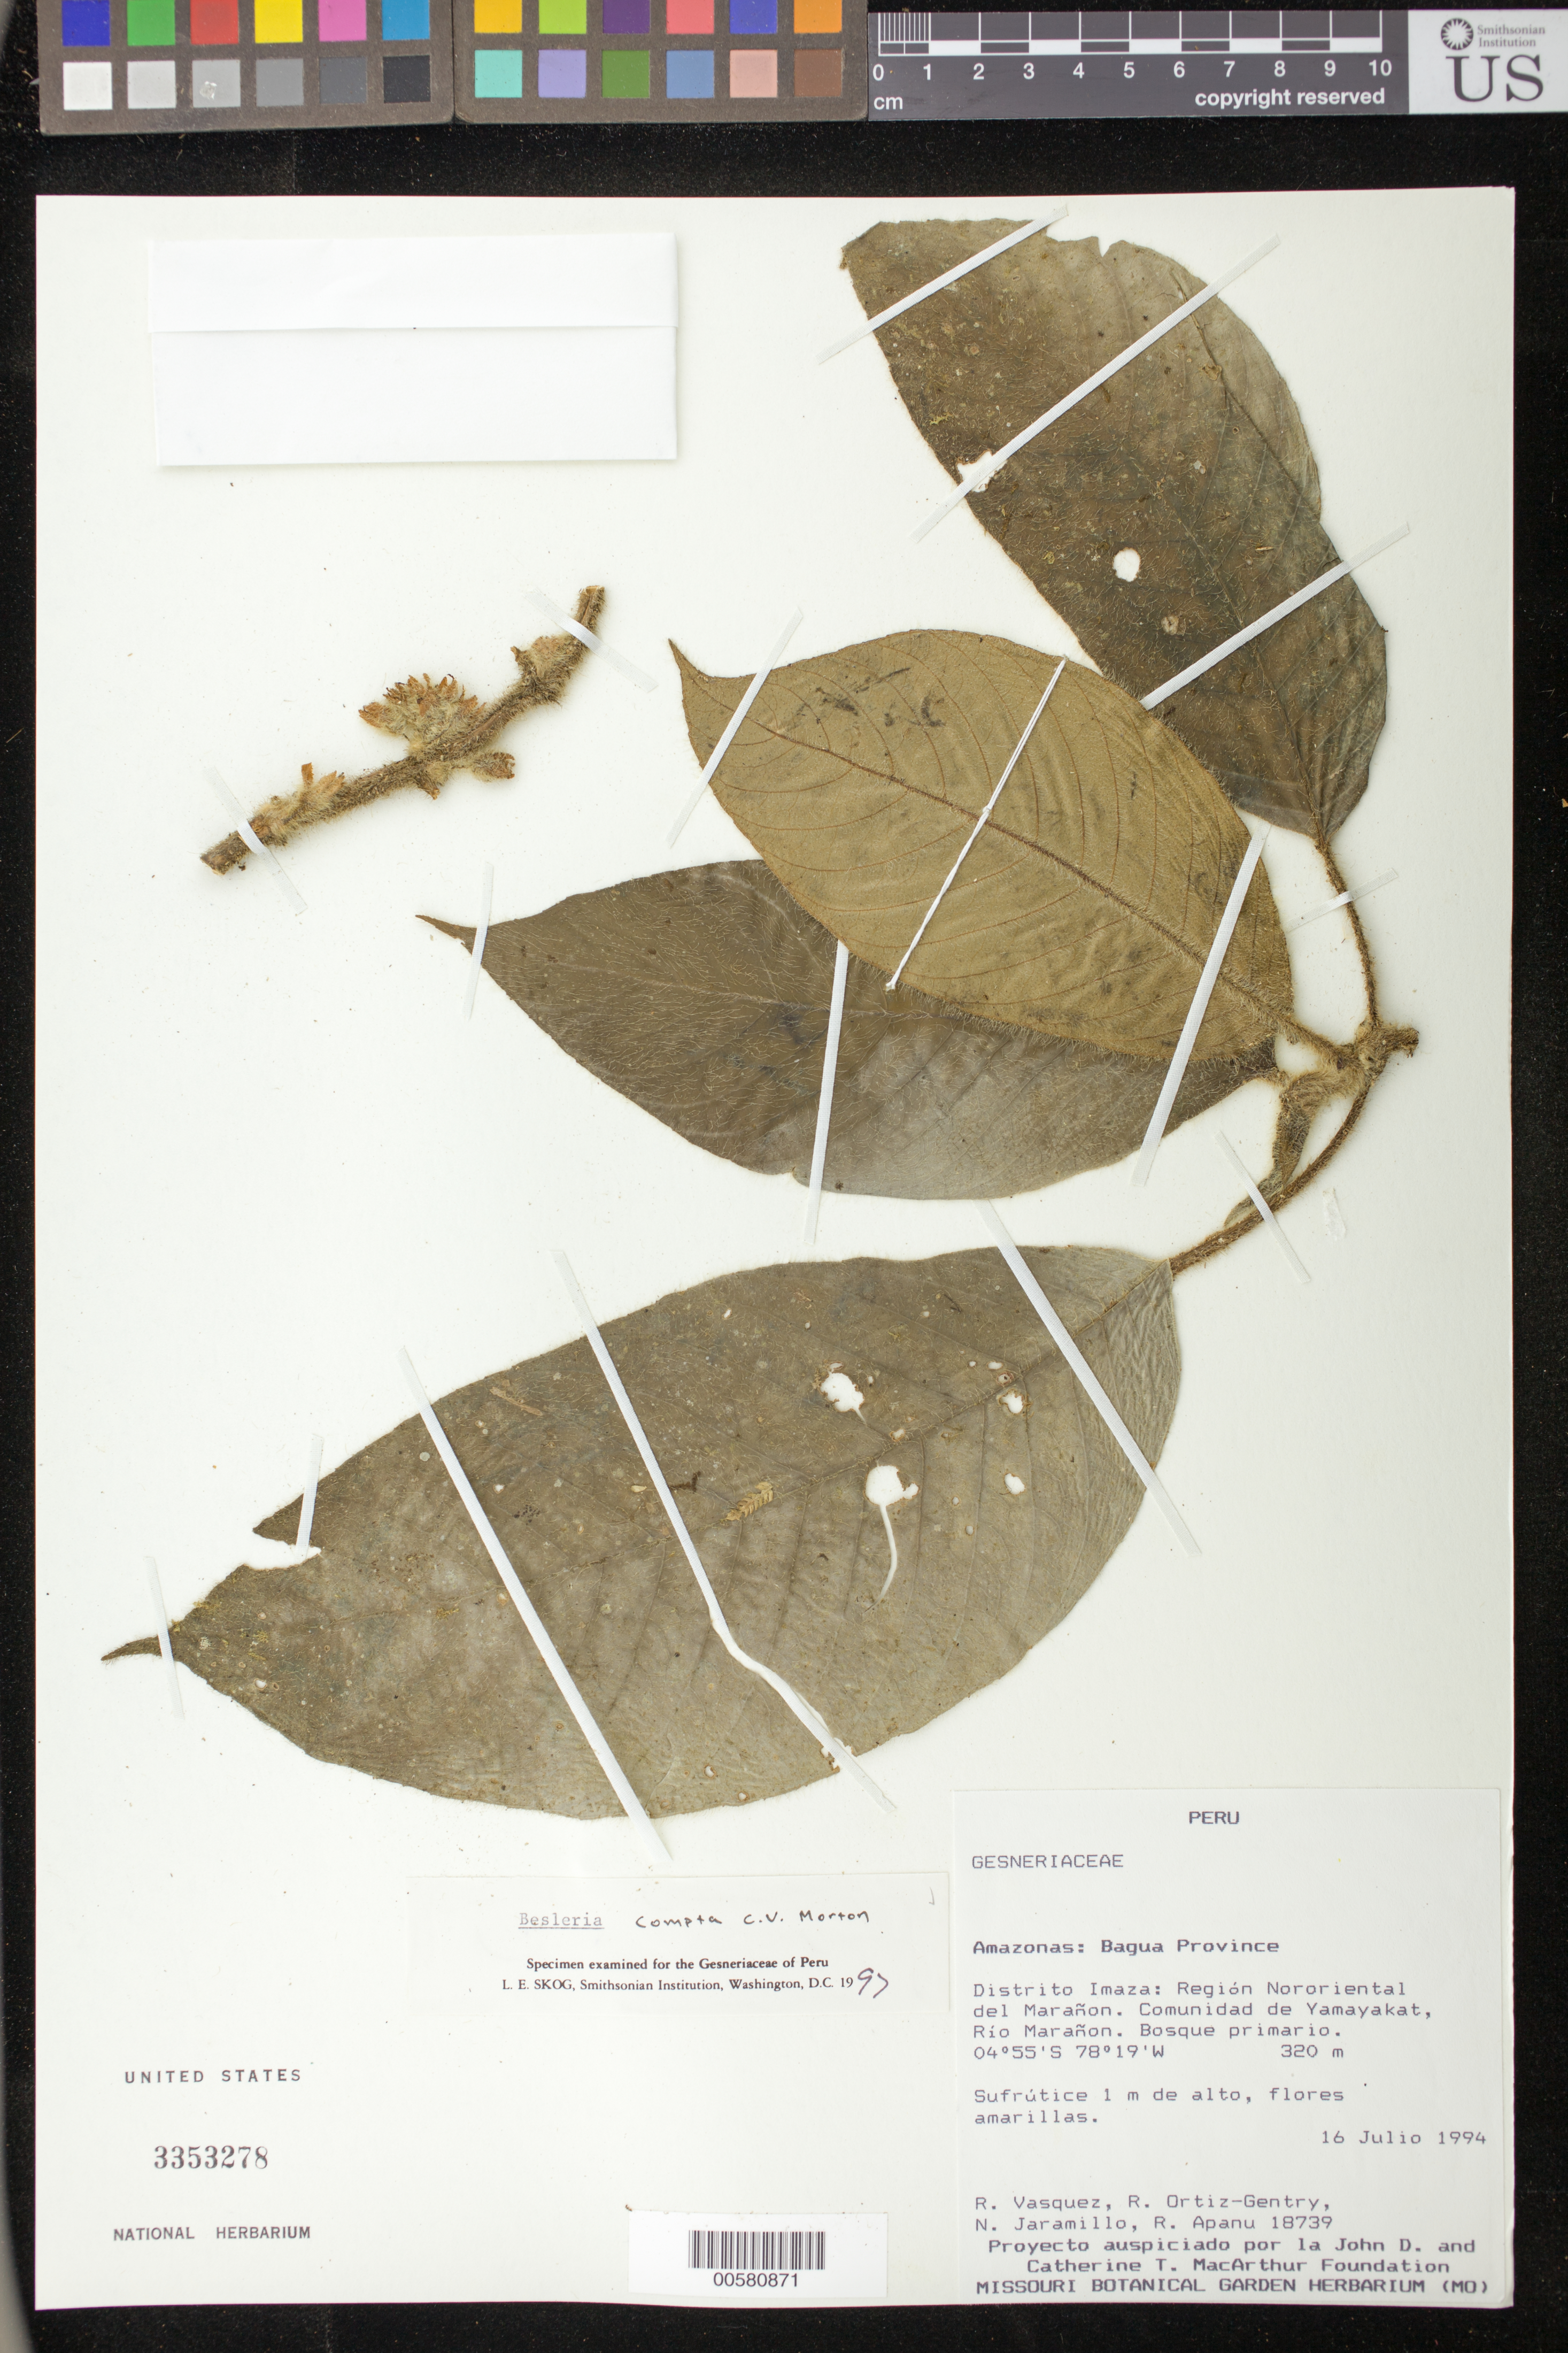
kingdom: Plantae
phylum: Tracheophyta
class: Magnoliopsida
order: Lamiales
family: Gesneriaceae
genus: Besleria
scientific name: Besleria compta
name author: C.V. Morton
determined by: Skog, Laurence E.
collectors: R. Vásquez, R. Ortiz-Gentry, N. Jaramillo & R. Apanu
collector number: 18739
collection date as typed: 16 Jul 1994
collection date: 1994-07-16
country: Peru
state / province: Amazonas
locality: Prov. Bagua, dtto. Imaza: región nororiental del Marañon, comunidad de Yamayakat, Río Marañon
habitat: Bosque primario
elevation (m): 320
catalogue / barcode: US 3353278